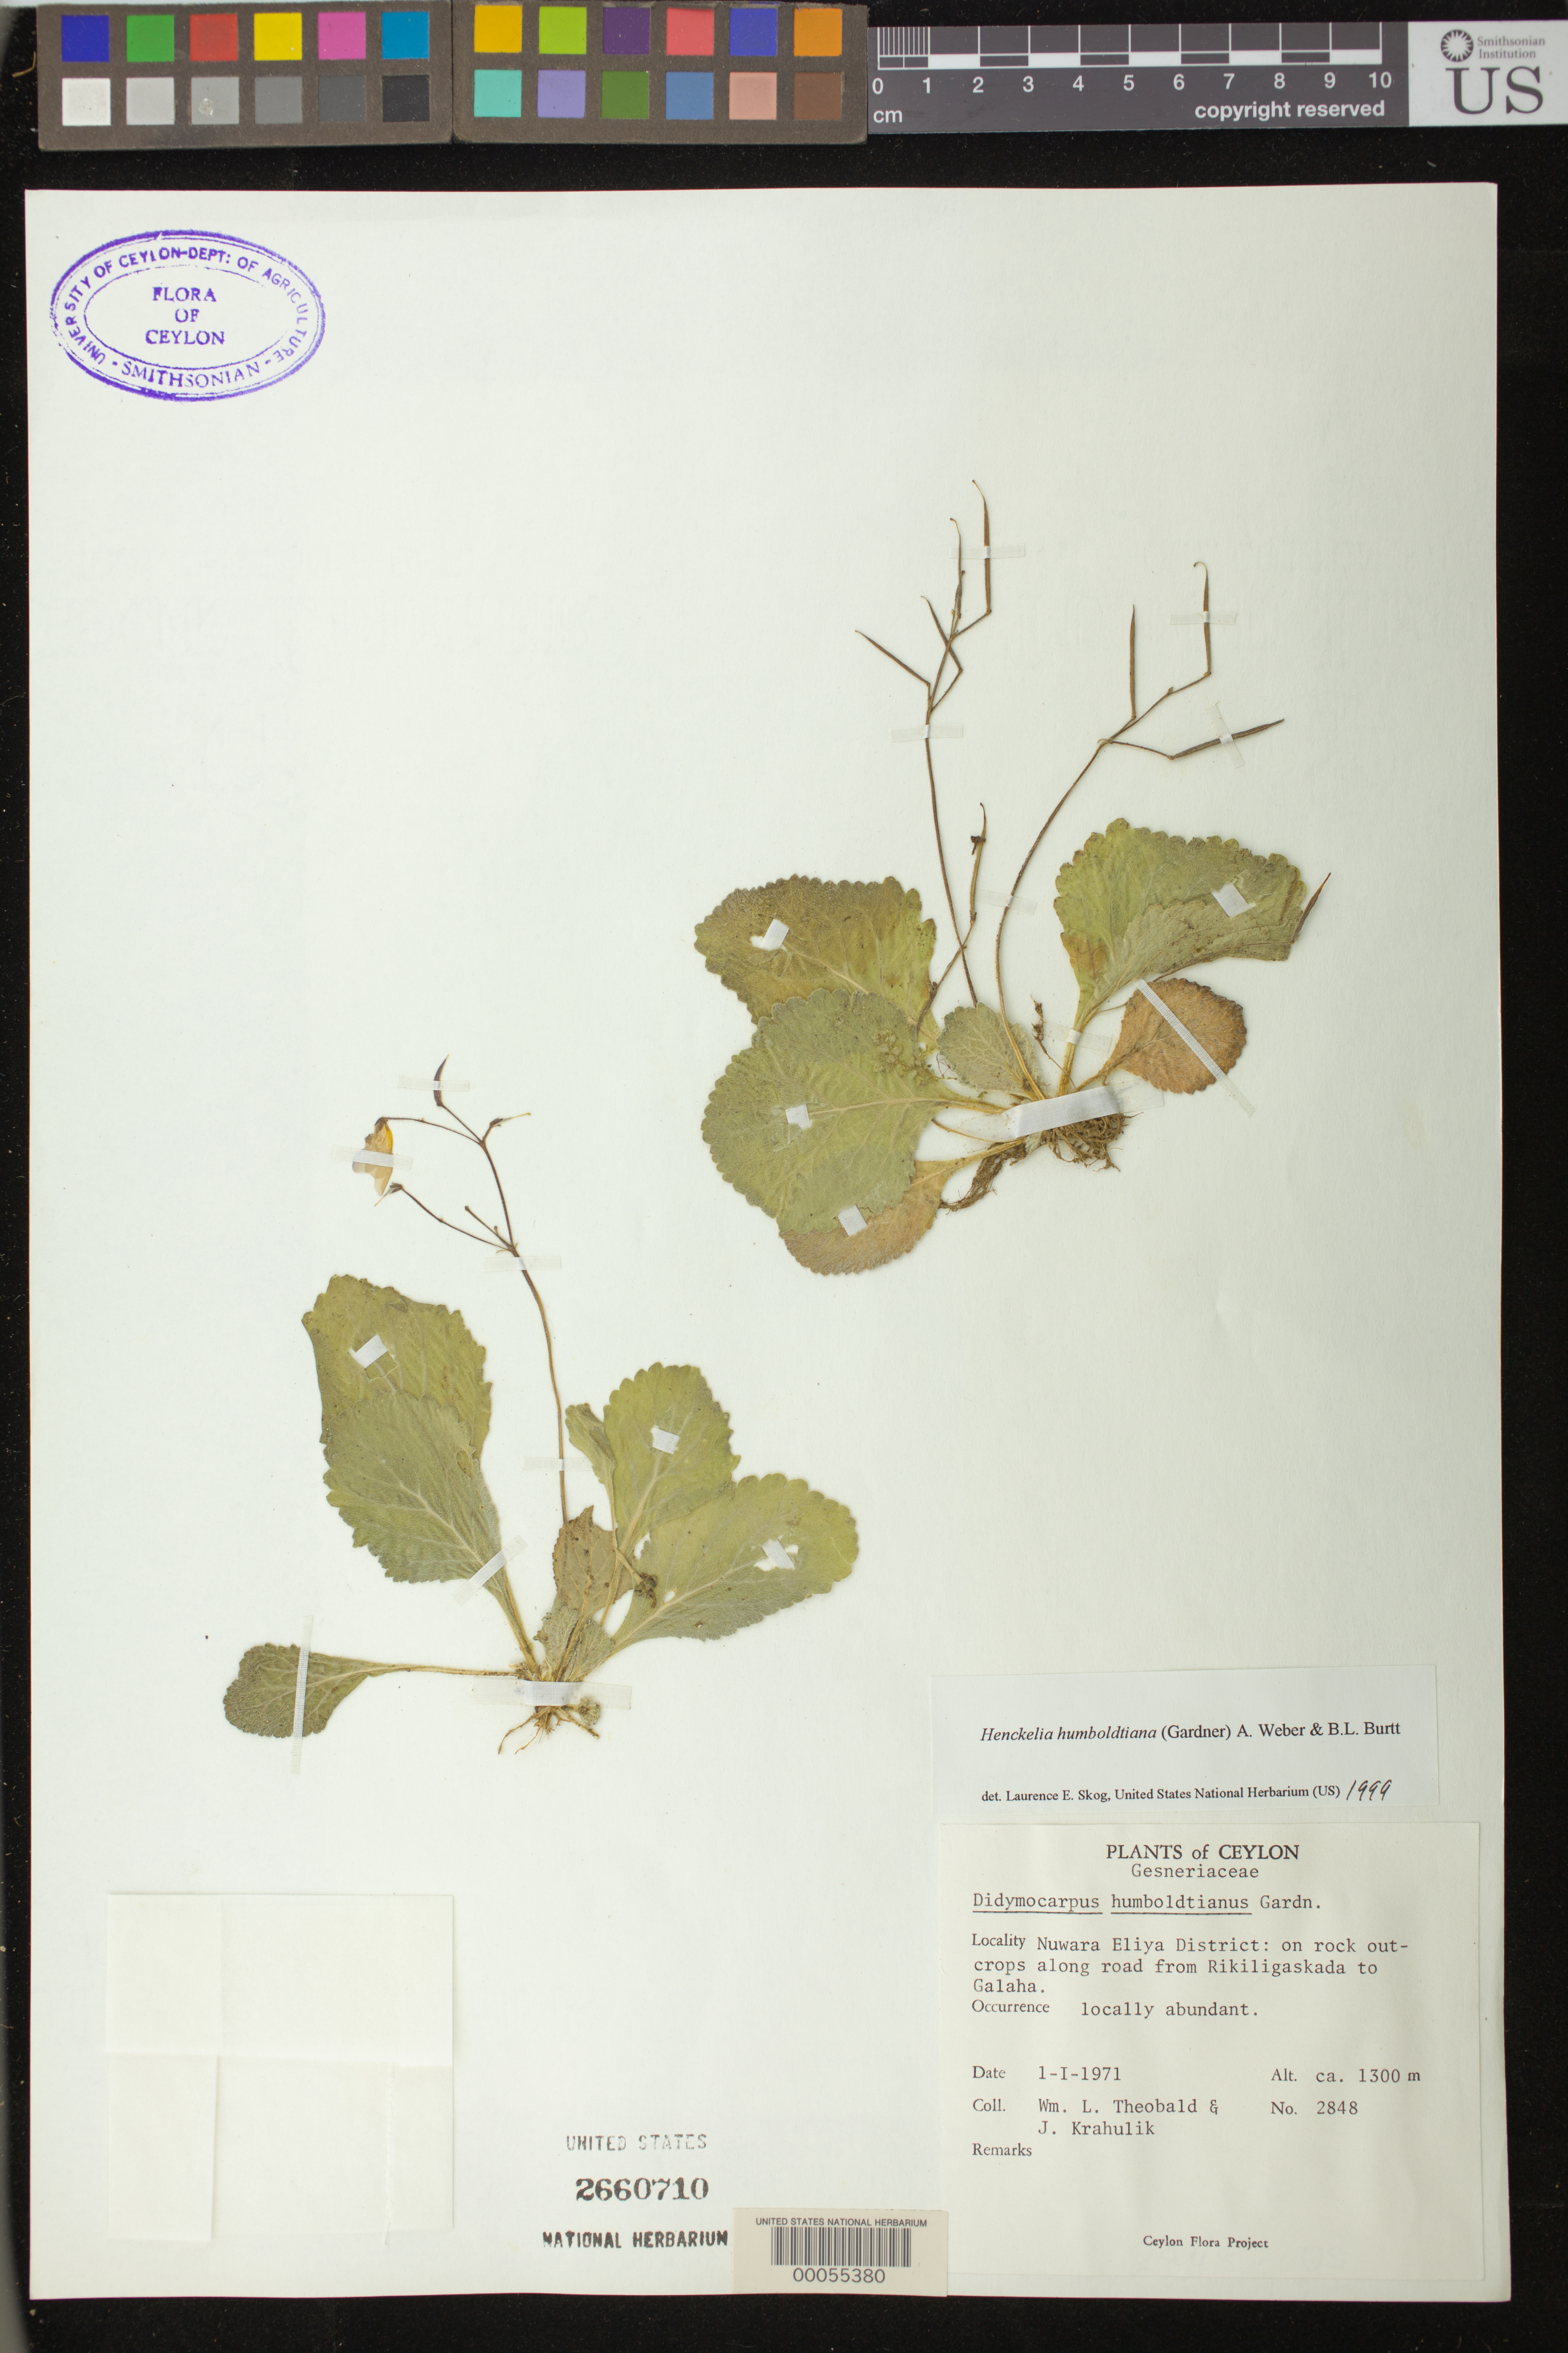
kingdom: Plantae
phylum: Tracheophyta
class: Magnoliopsida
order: Lamiales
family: Gesneriaceae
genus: Henckelia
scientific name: Henckelia humboldtiana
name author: (Gardner) A. Weber & B.L. Burtt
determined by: Skog, Laurence E.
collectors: W. L. Theobald & J. Krahulik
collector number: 2848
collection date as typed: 01 Jan 1971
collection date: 1971-01-01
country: Sri Lanka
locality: Nuwara eliya dist., Along road from rikiligaskada to galaha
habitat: On rock outcrops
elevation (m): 1300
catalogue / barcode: US 2660710